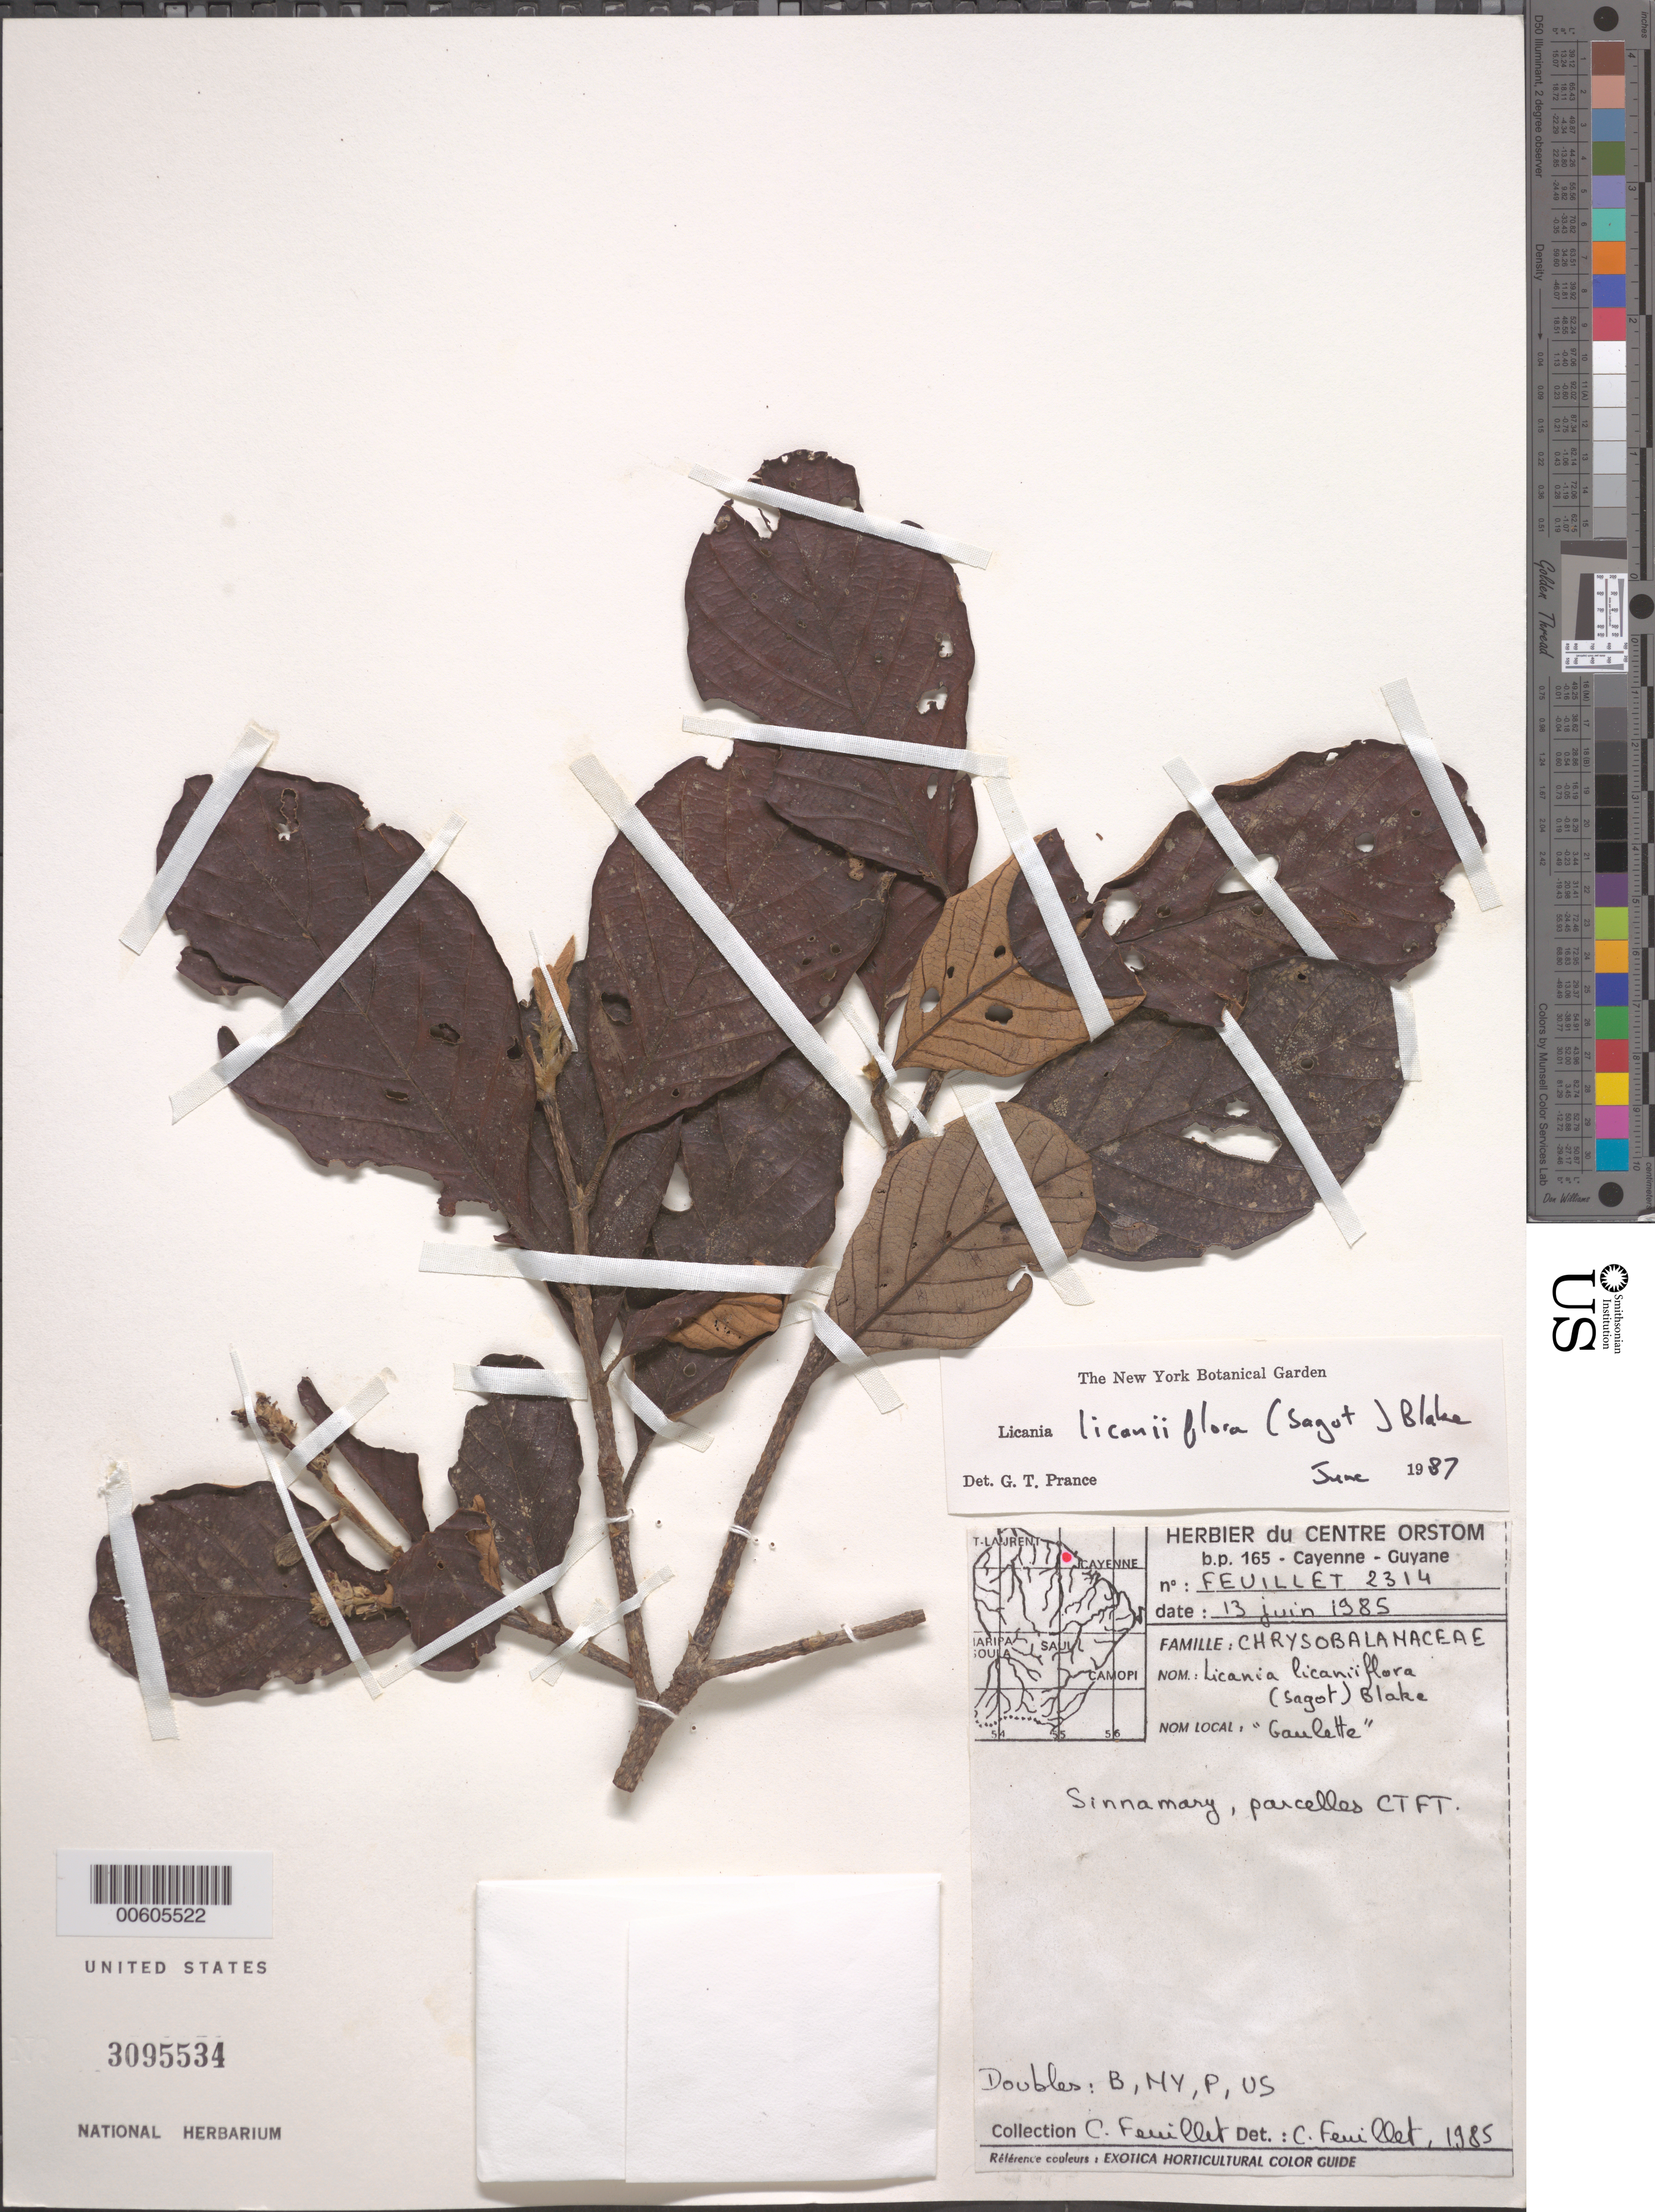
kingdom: Plantae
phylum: Tracheophyta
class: Magnoliopsida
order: Malpighiales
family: Chrysobalanaceae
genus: Parinariopsis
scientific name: Parinariopsis licaniiflora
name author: (Sagot) Sothers & Prance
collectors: C. Feuillet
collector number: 2314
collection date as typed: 13-Jun-85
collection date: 1985-06-13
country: French Guiana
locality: Sinnamary, parcelles CTFT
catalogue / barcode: US 3095534